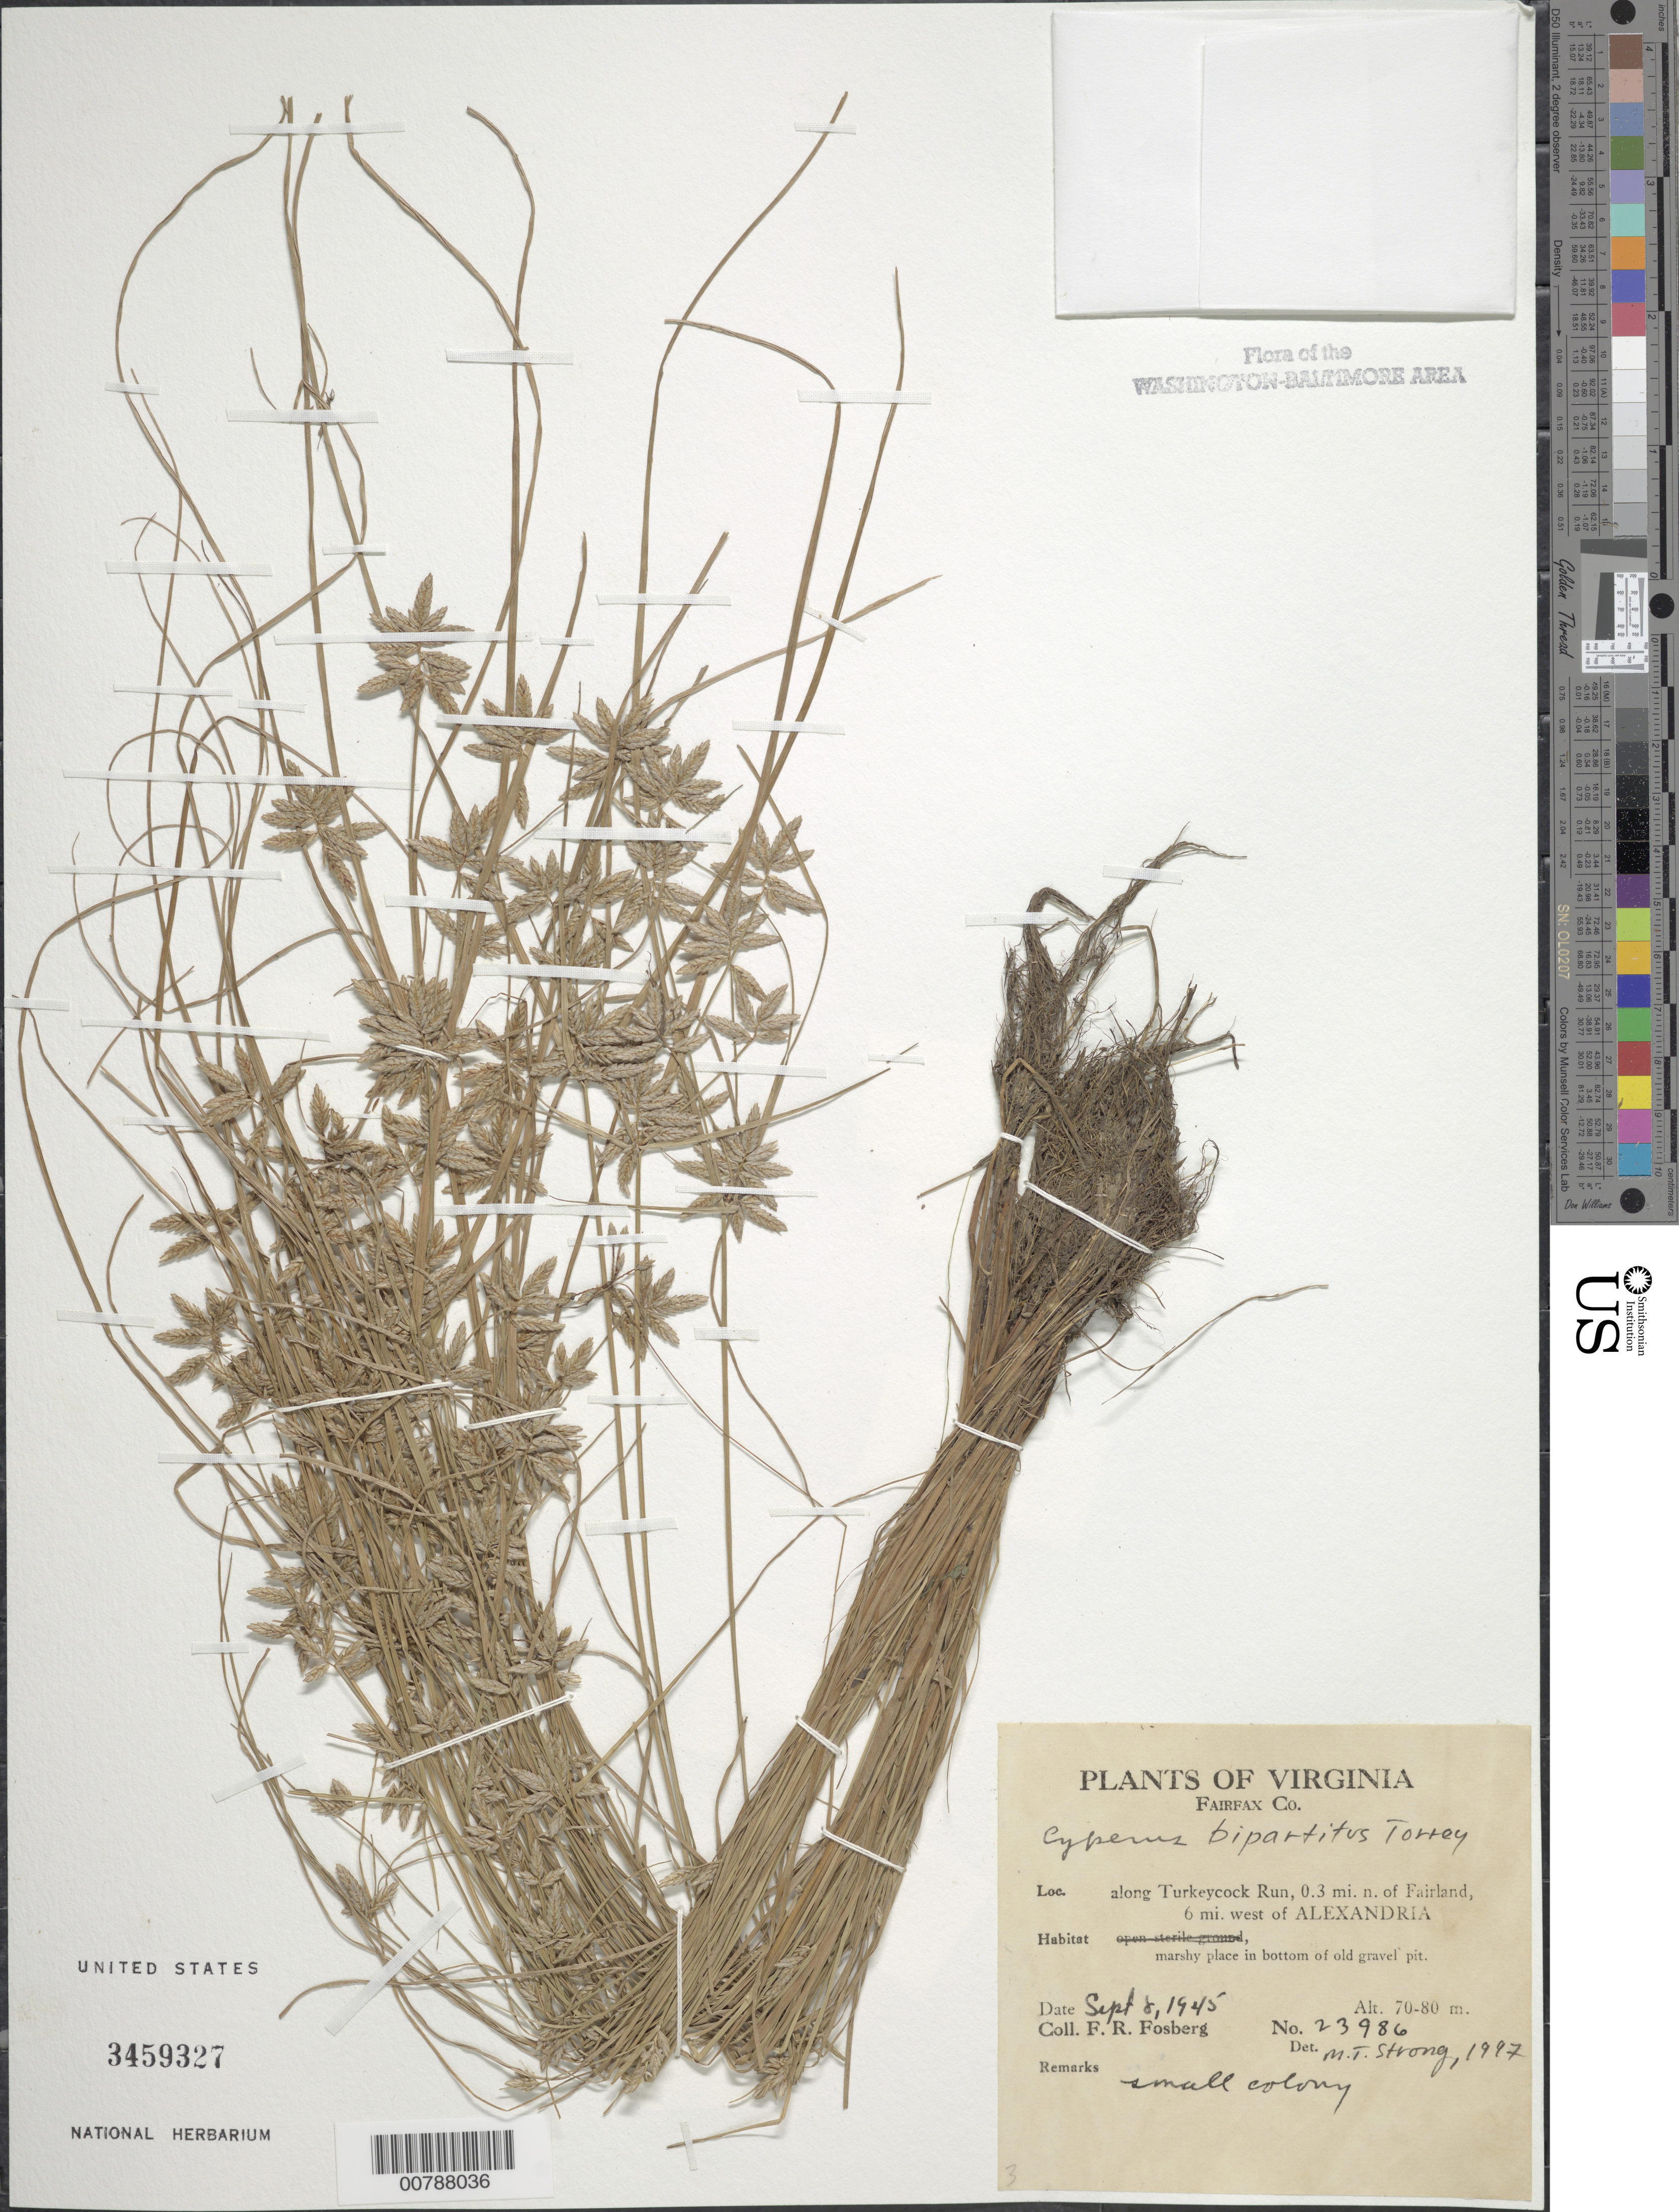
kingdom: Plantae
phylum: Tracheophyta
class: Liliopsida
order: Poales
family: Cyperaceae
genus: Cyperus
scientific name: Cyperus bipartitus Torr.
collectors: F. R. Fosberg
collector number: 23986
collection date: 1945-09-08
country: United States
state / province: Virginia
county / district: Fairfax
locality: Along Turkeycock Road, 0.3 mi. N of Fairland, 6 mi. west of Alexandria.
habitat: Marshy place in bottom of old gravel point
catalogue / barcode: US 3459327